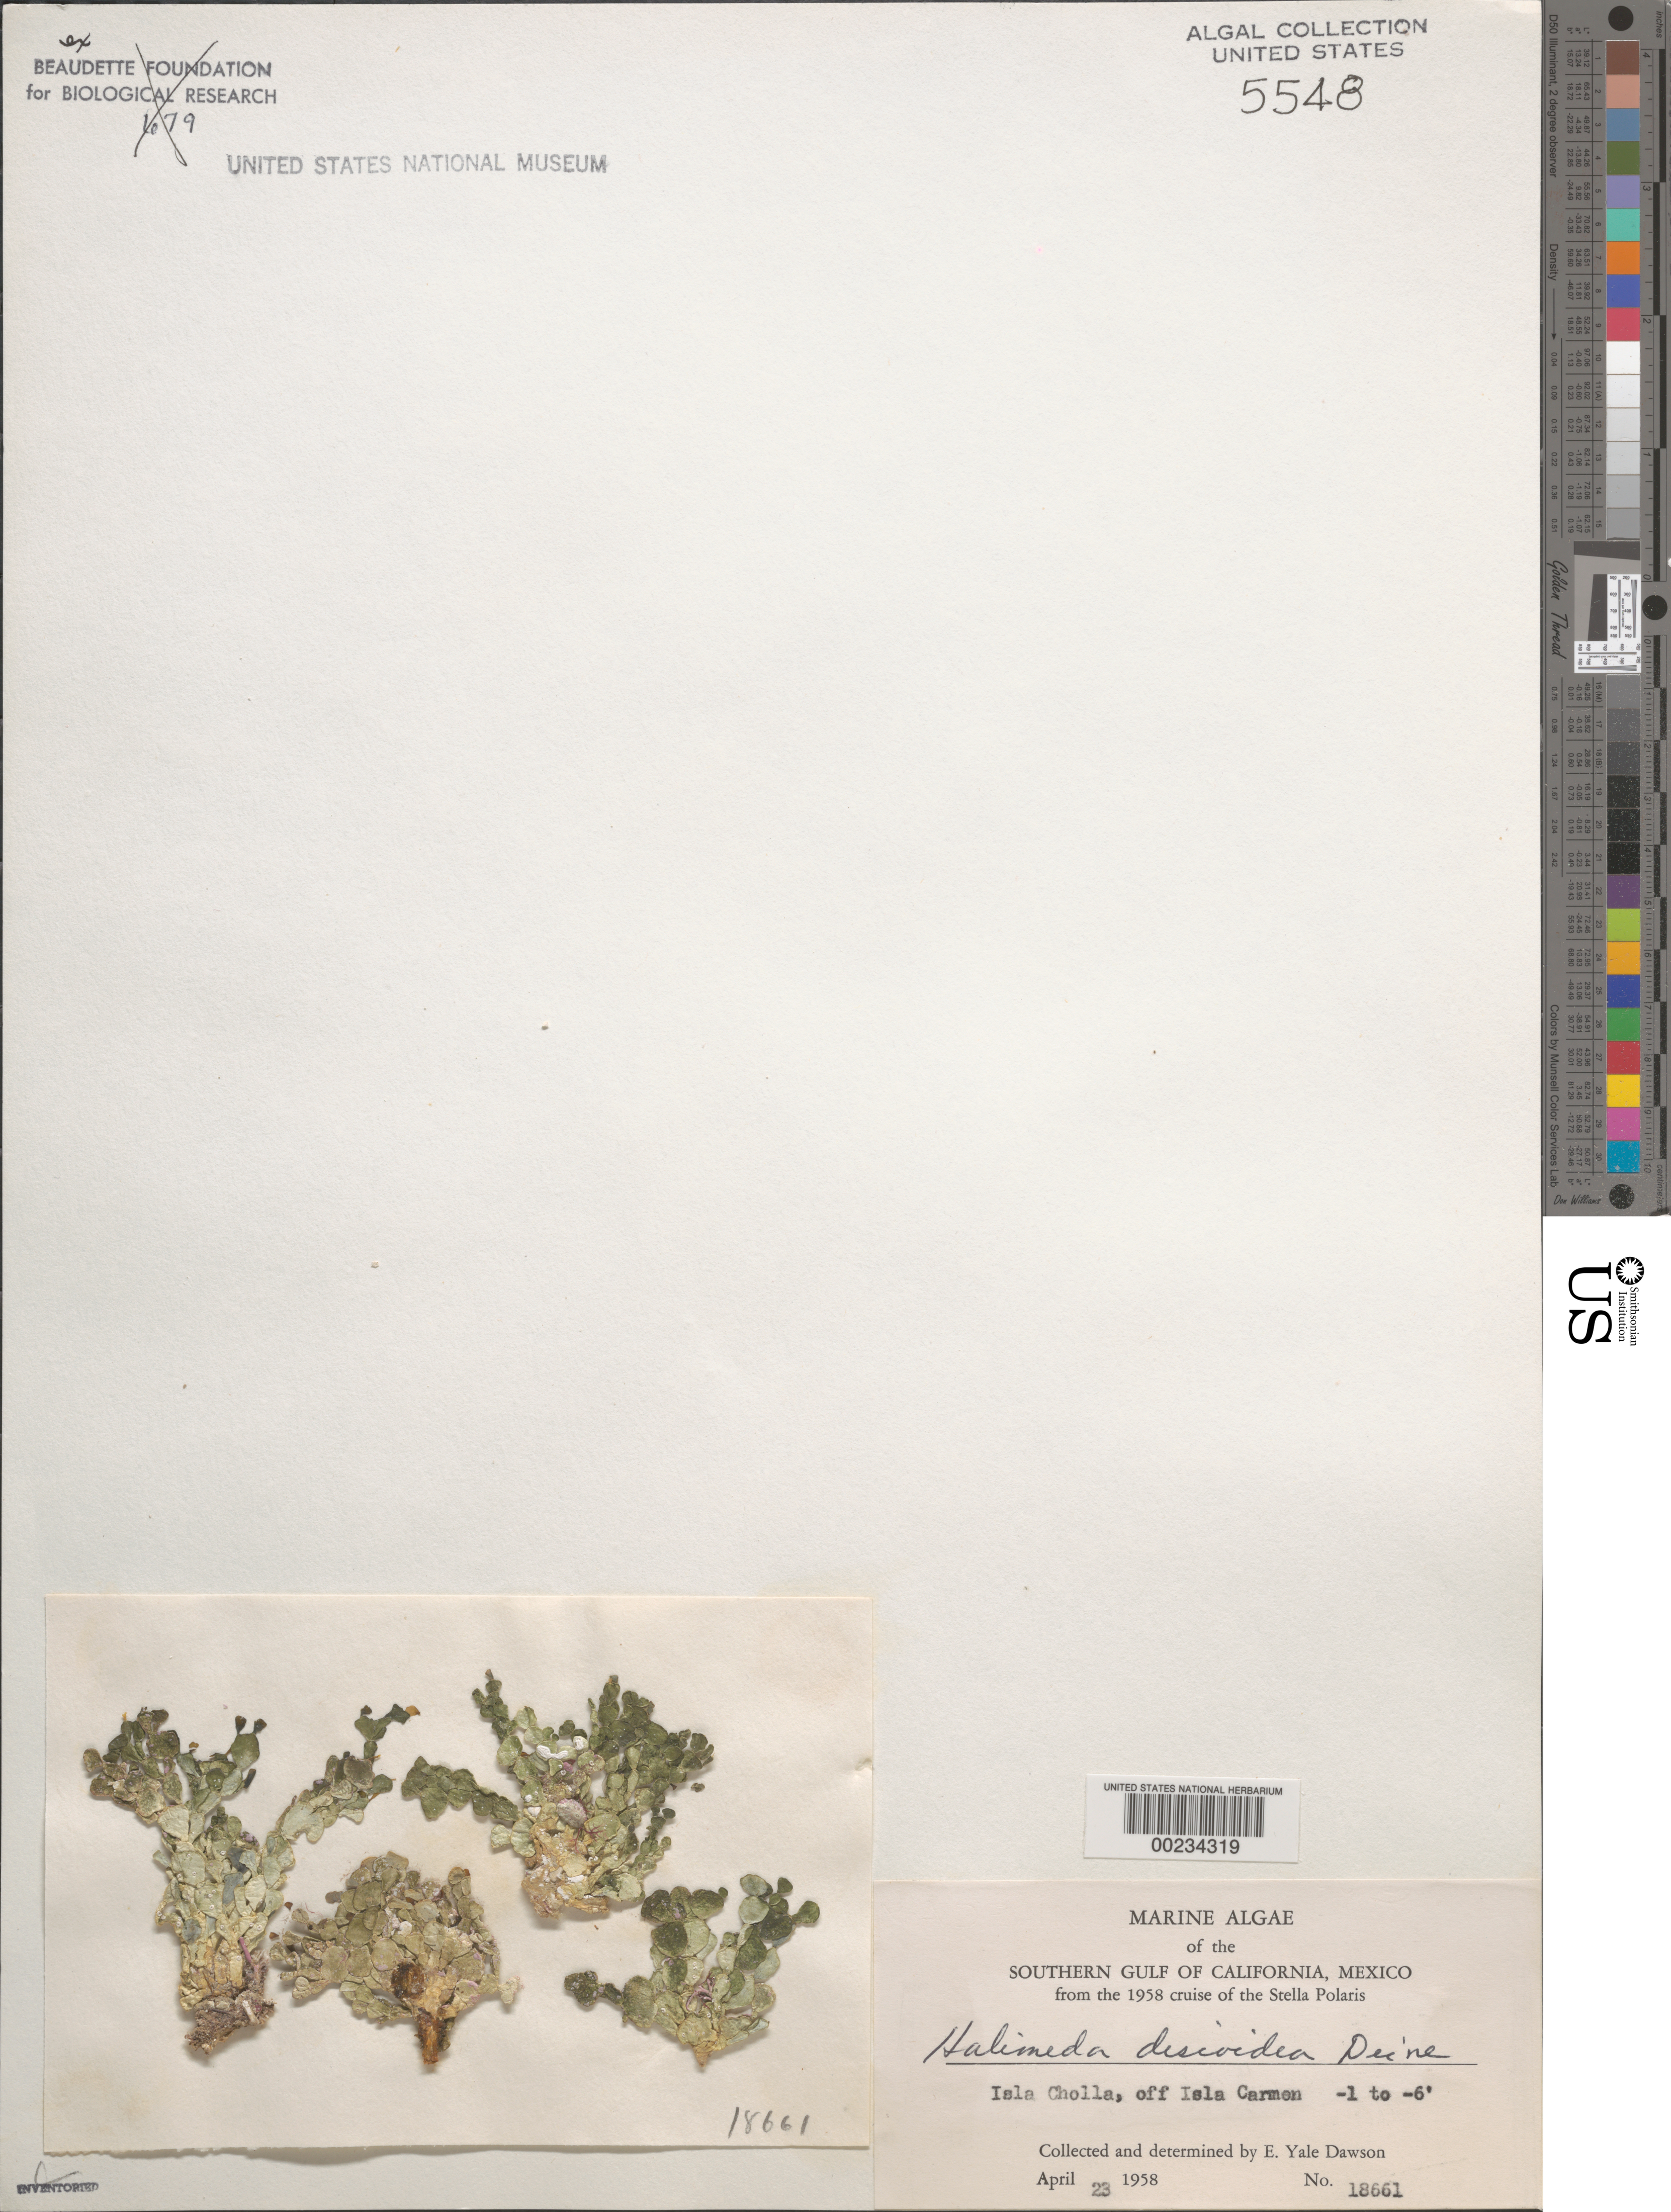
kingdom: Plantae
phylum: Chlorophyta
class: Ulvophyceae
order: Bryopsidales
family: Halimedaceae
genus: Halimeda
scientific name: Halimeda discoidea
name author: Decne.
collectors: E. Y. Dawson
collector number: EYD 18661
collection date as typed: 23 Apr 1958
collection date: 1958-04-23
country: Mexico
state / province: Baja California Sur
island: Isla Cholla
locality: Off Isla Carmen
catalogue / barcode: US 5548